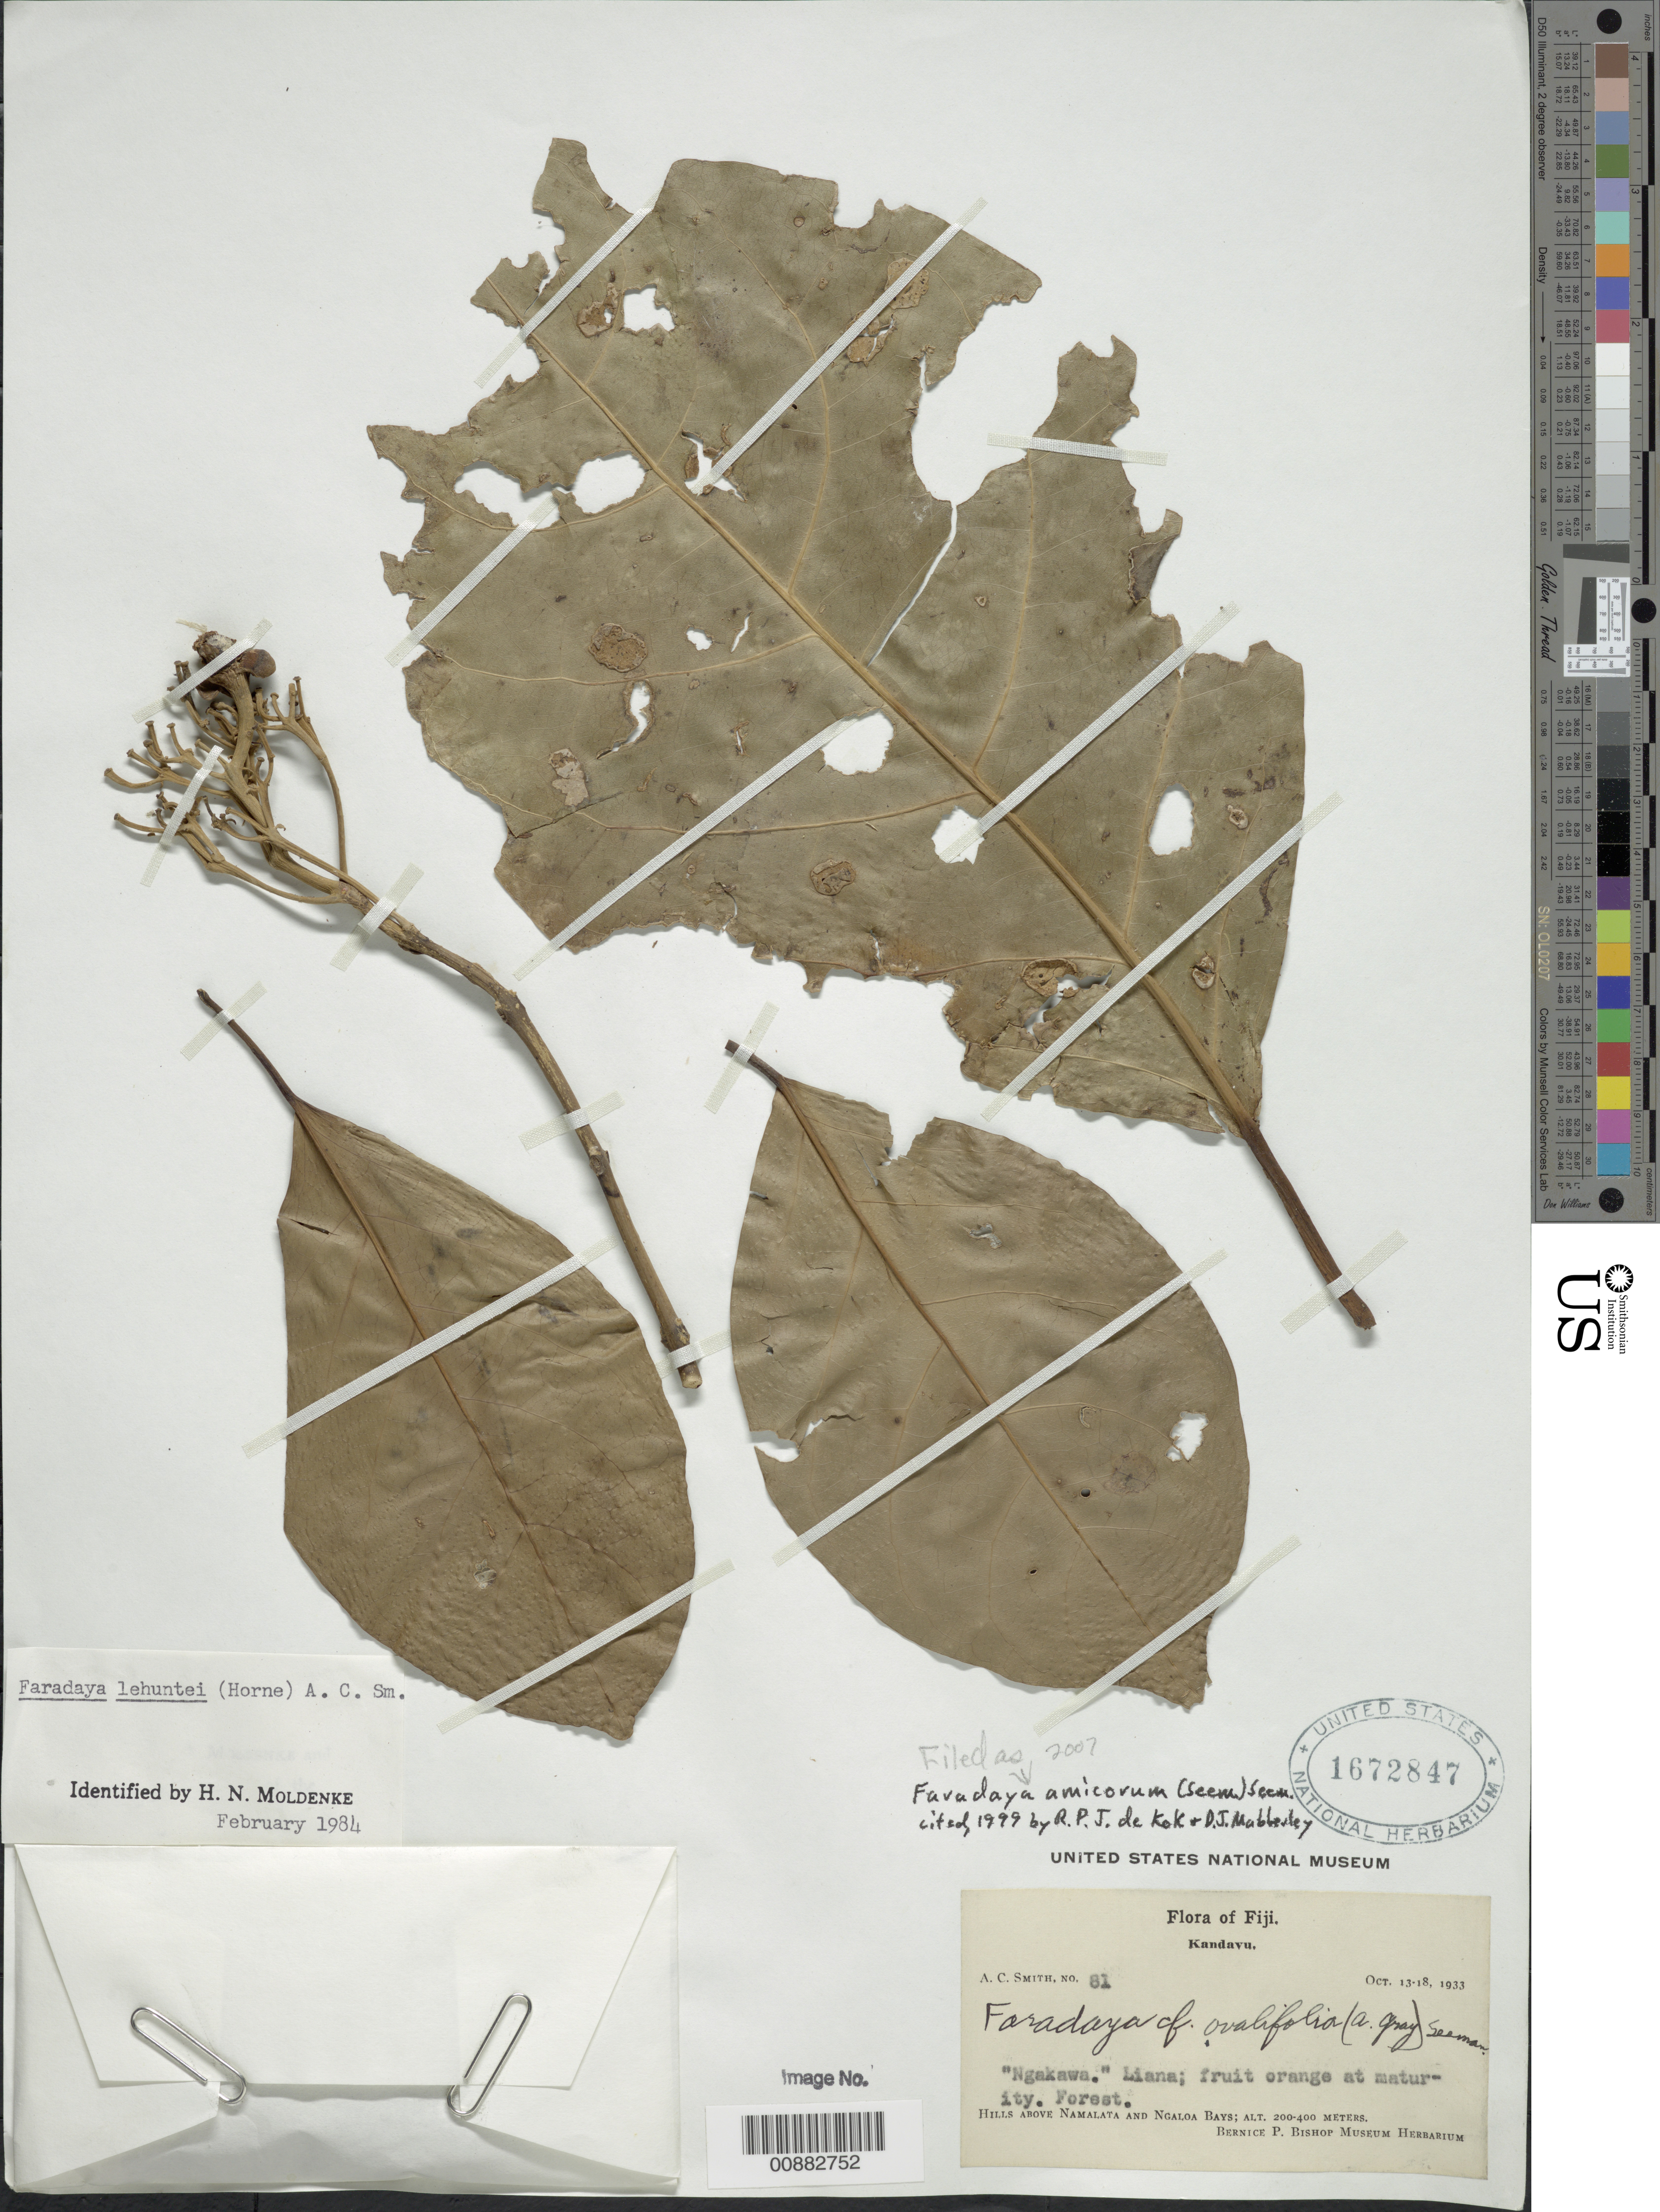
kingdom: Plantae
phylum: Tracheophyta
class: Magnoliopsida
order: Lamiales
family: Lamiaceae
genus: Faradaya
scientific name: Faradaya amicorum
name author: (Seem.) Seem.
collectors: C. A. Smith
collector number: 81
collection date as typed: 12 Oct 1933 to 18 Oct 1933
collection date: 1933-10-12/1933-10-18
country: Fiji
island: Kadavu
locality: Hills above Namalata and Ngaloa bays. (Kandavu I.)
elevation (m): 200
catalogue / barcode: US 1672847